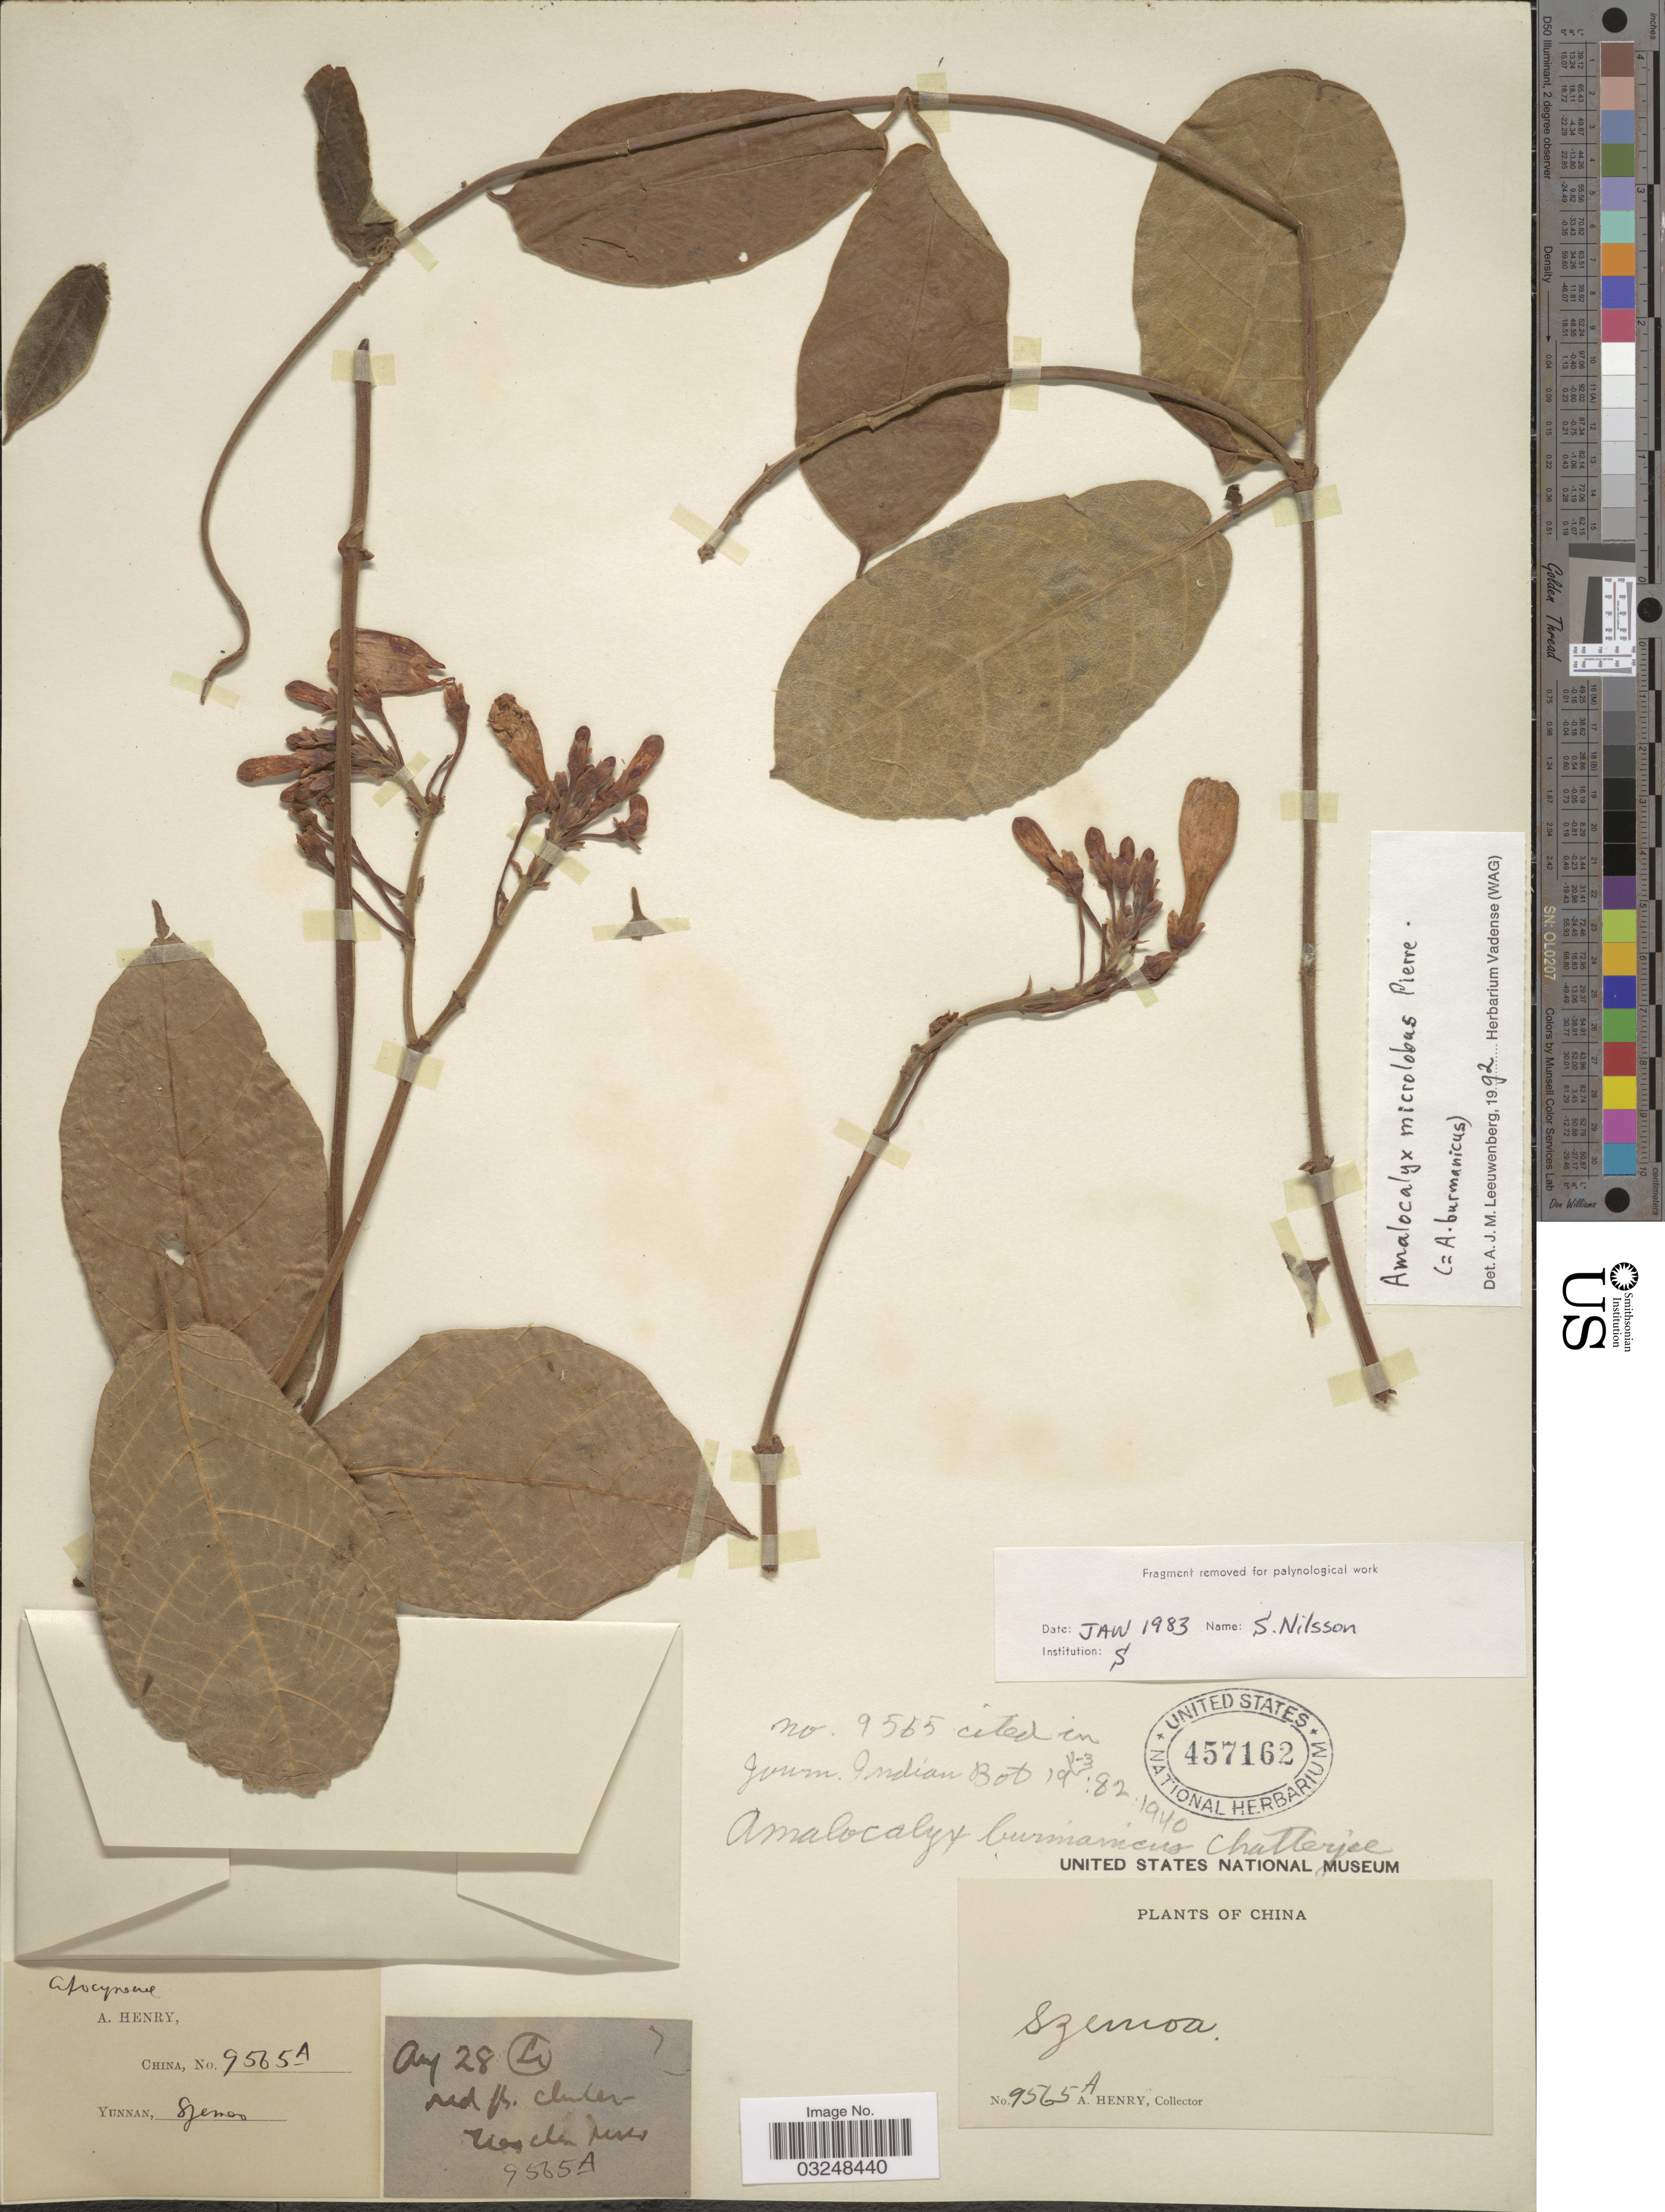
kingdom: Plantae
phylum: Tracheophyta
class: Magnoliopsida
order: Gentianales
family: Apocynaceae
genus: Amalocalyx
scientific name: Amalocalyx microlobus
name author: Pierre ex Spire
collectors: A. Henry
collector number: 9565 A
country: China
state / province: Yunnan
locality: Yunnan, Szemoa.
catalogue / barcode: US 457162